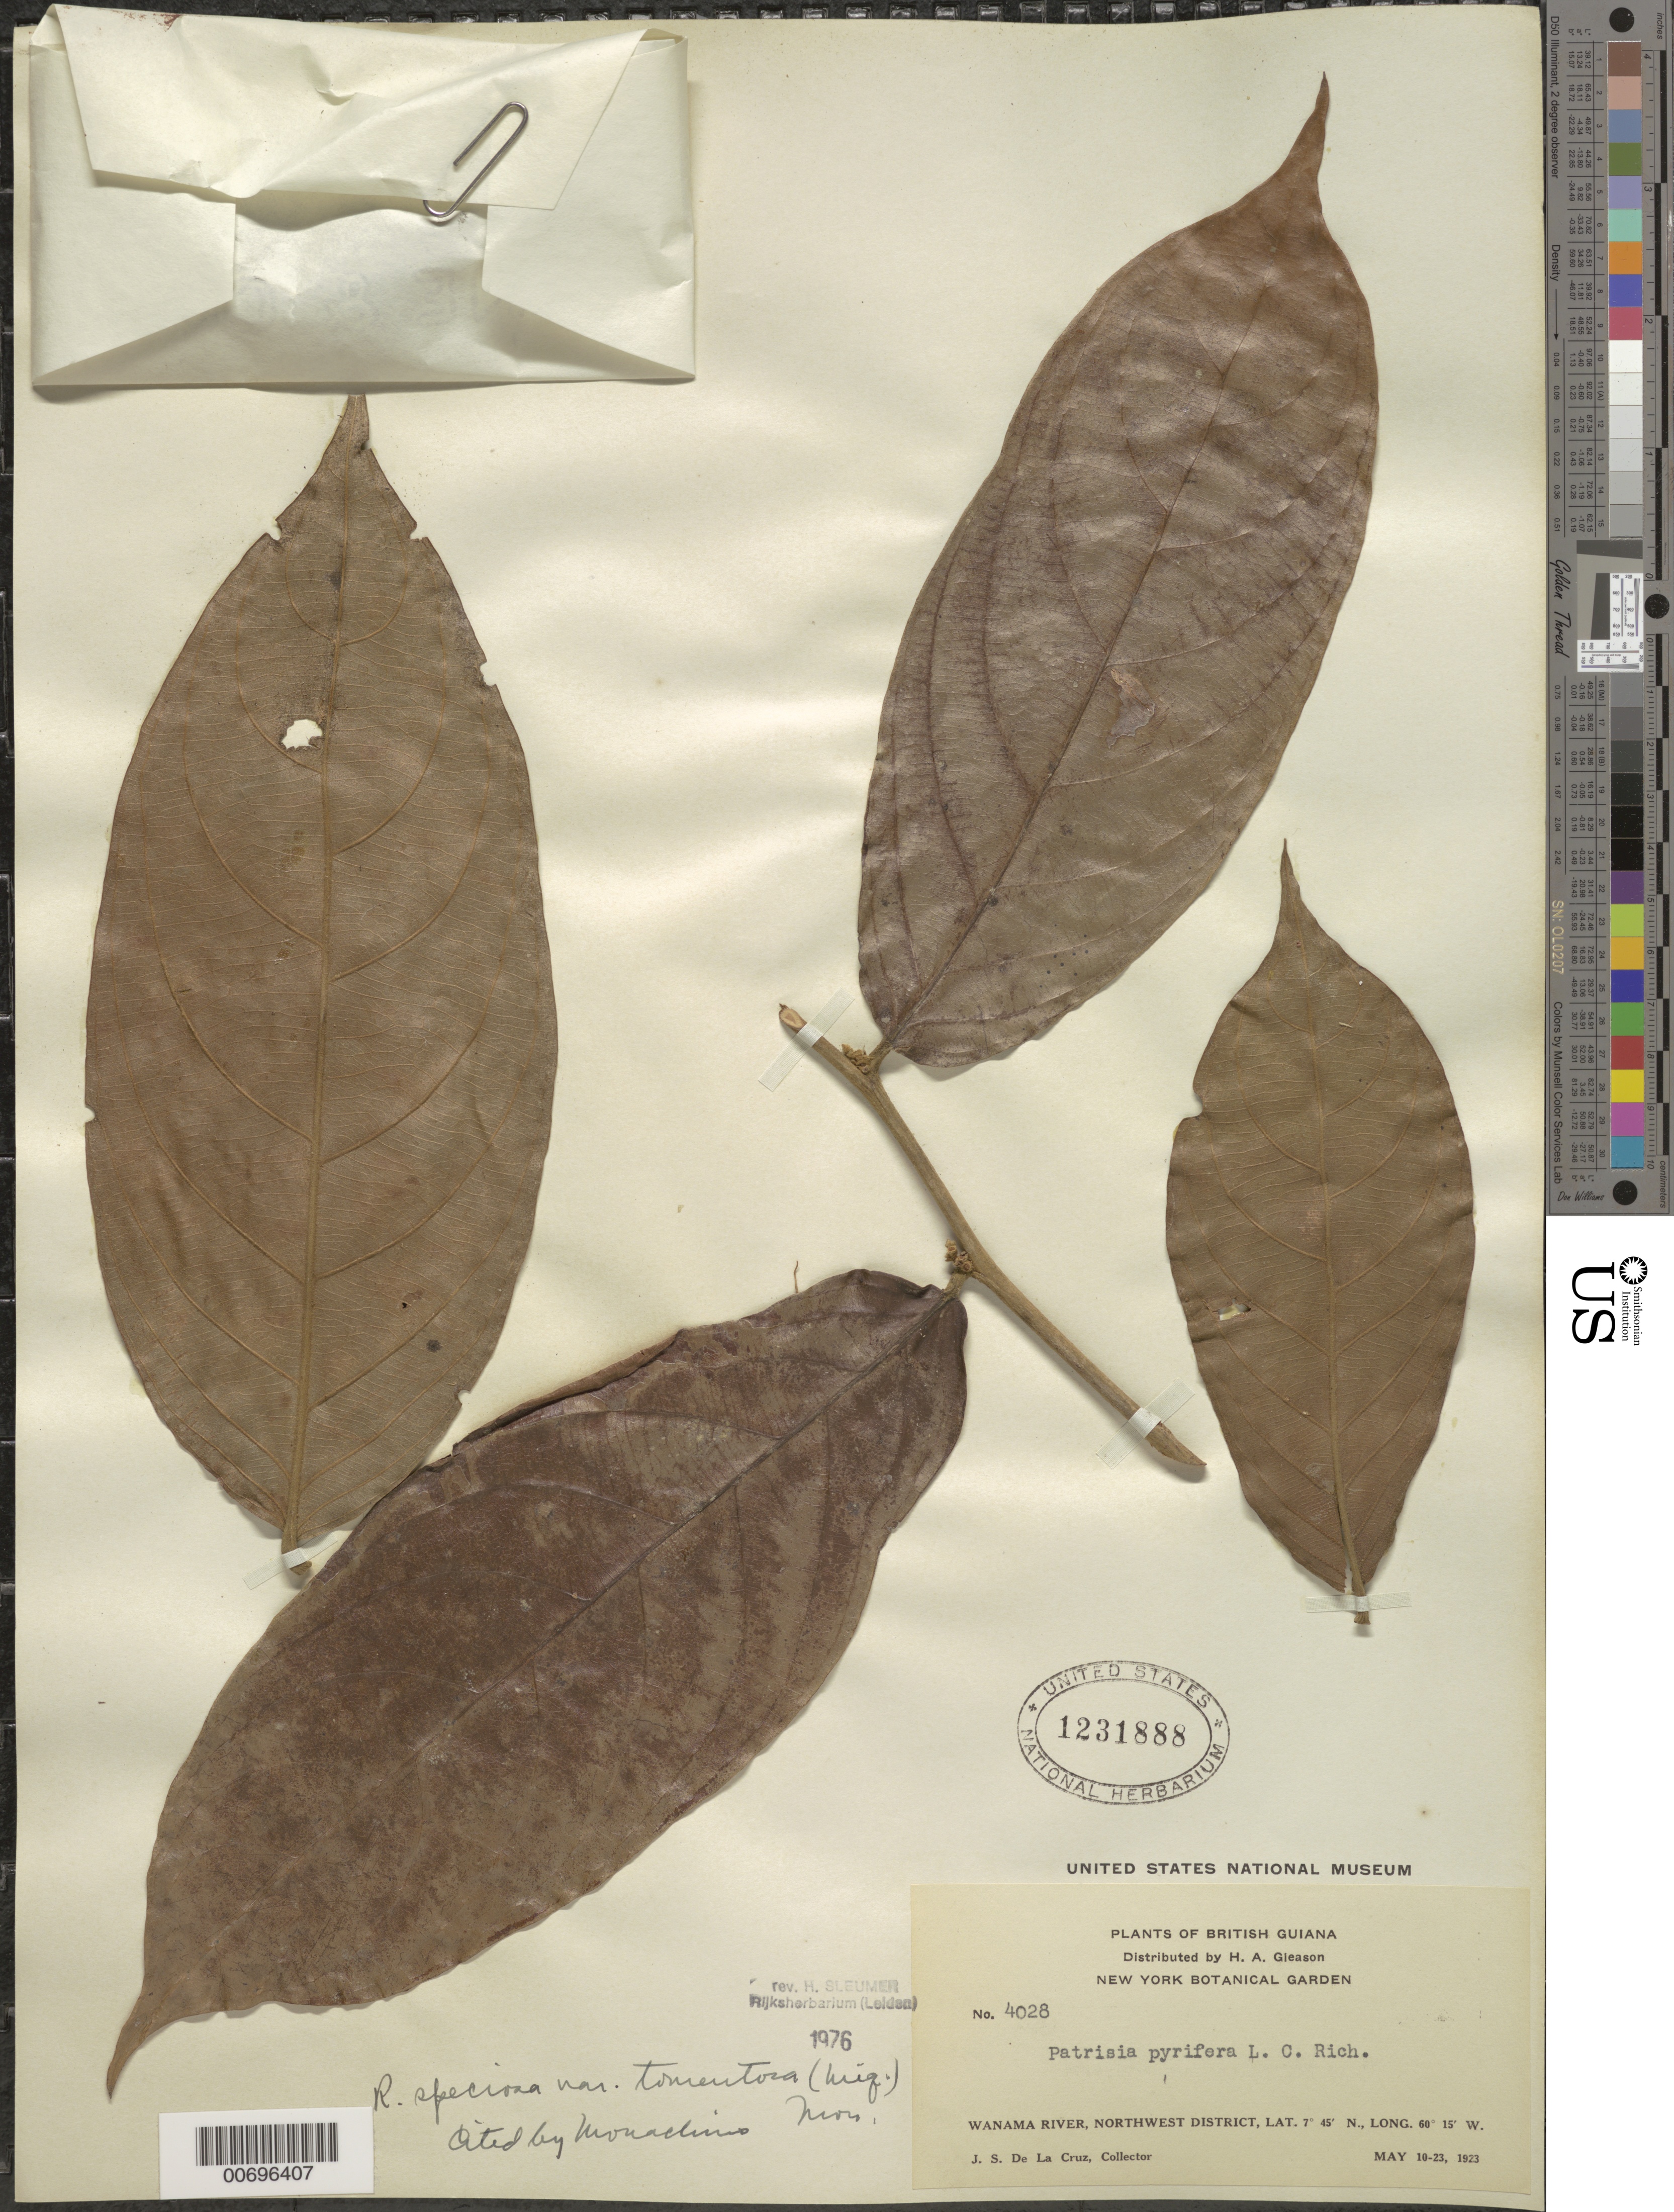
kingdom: Plantae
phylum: Tracheophyta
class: Magnoliopsida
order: Malpighiales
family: Salicaceae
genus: Ryania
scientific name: Ryania speciosa var. tomentosa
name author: (Miq.) Monach.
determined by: Sleumer, H. O.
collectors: J. S. de la Cruz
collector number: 4028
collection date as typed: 10-May-23 to 23-May-23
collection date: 1923-05-10/1923-05-23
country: Guyana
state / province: Barima-Waini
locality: Wanama R., NW District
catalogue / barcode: US 1231888